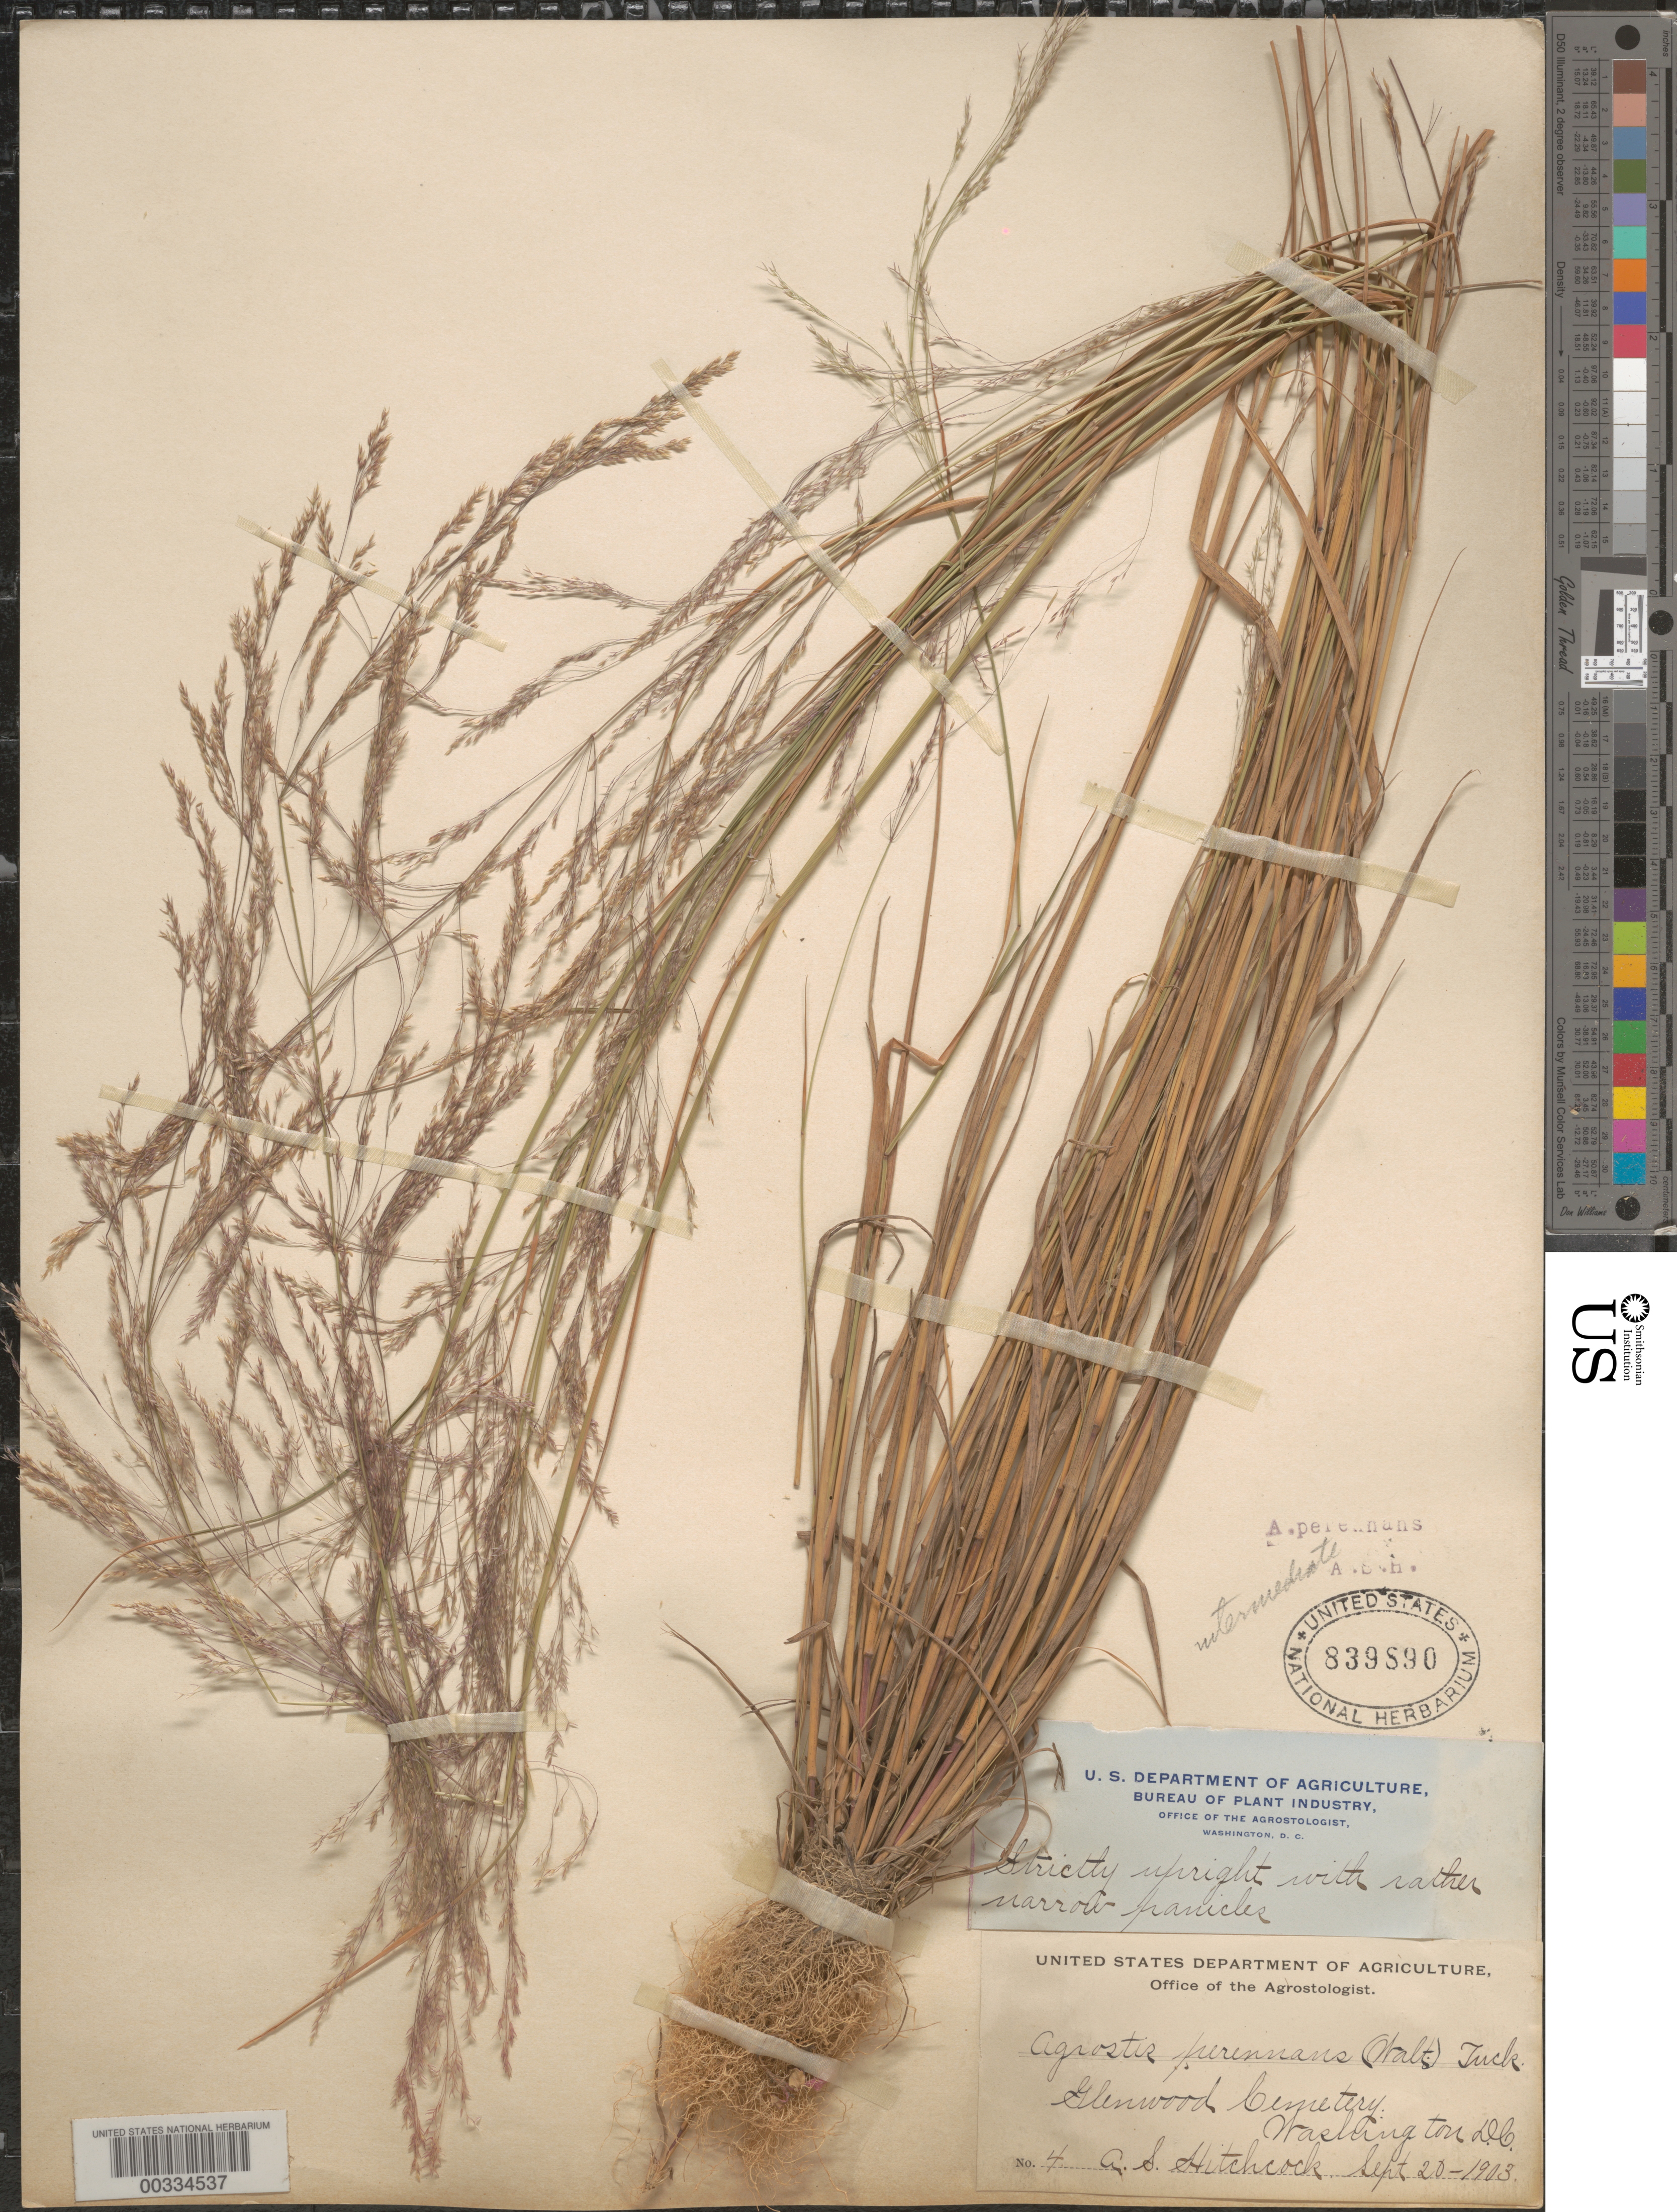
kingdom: Plantae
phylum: Tracheophyta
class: Liliopsida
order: Poales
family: Poaceae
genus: Agrostis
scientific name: Agrostis perennans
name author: (Walter) Tuck.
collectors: A. S. Hitchcock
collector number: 4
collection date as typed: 20 Sep 1903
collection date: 1903-09-20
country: United States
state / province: District of Columbia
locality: Glenwood Cemetery vicinity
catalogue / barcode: US 839890